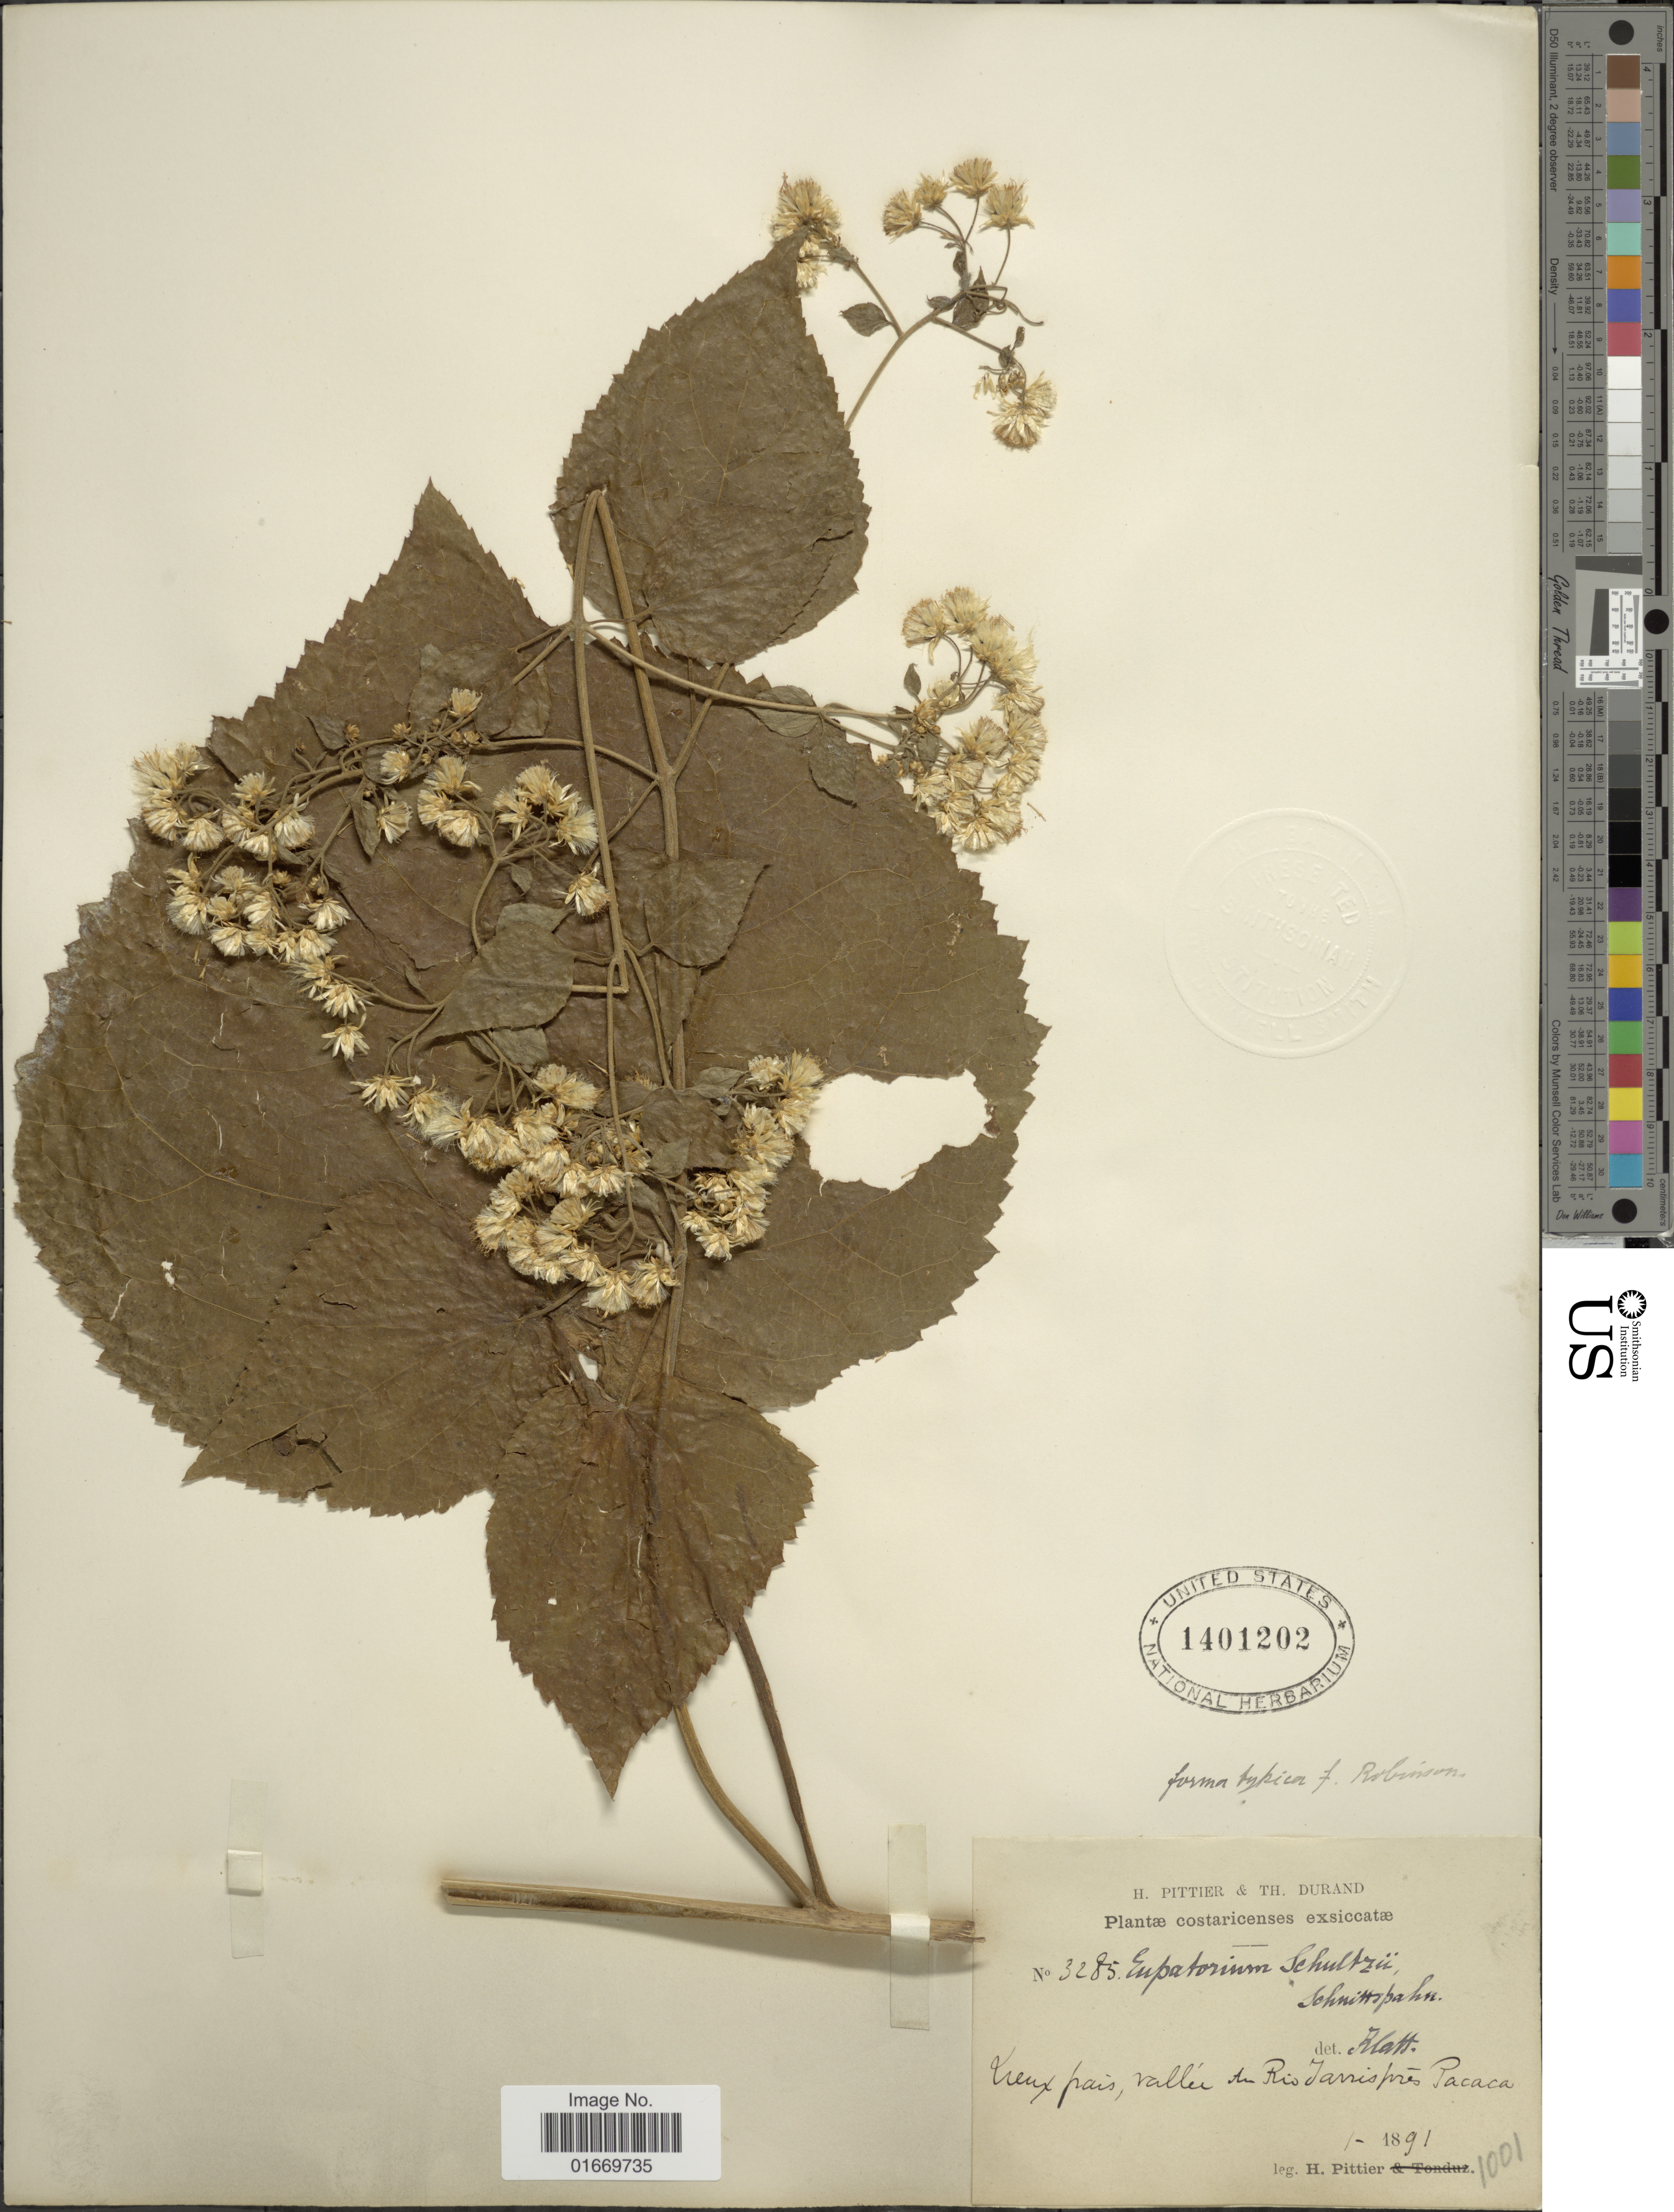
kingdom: Plantae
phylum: Tracheophyta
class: Magnoliopsida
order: Asterales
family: Asteraceae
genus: Peteravenia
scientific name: Peteravenia schultzii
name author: (Schnittsp.) R.M. King & H. Rob.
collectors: H. F. Pittier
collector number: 1001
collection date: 1891-01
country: Costa Rica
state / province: San José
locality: Valle of Rio Torres near Pacaca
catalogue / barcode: US 1401202